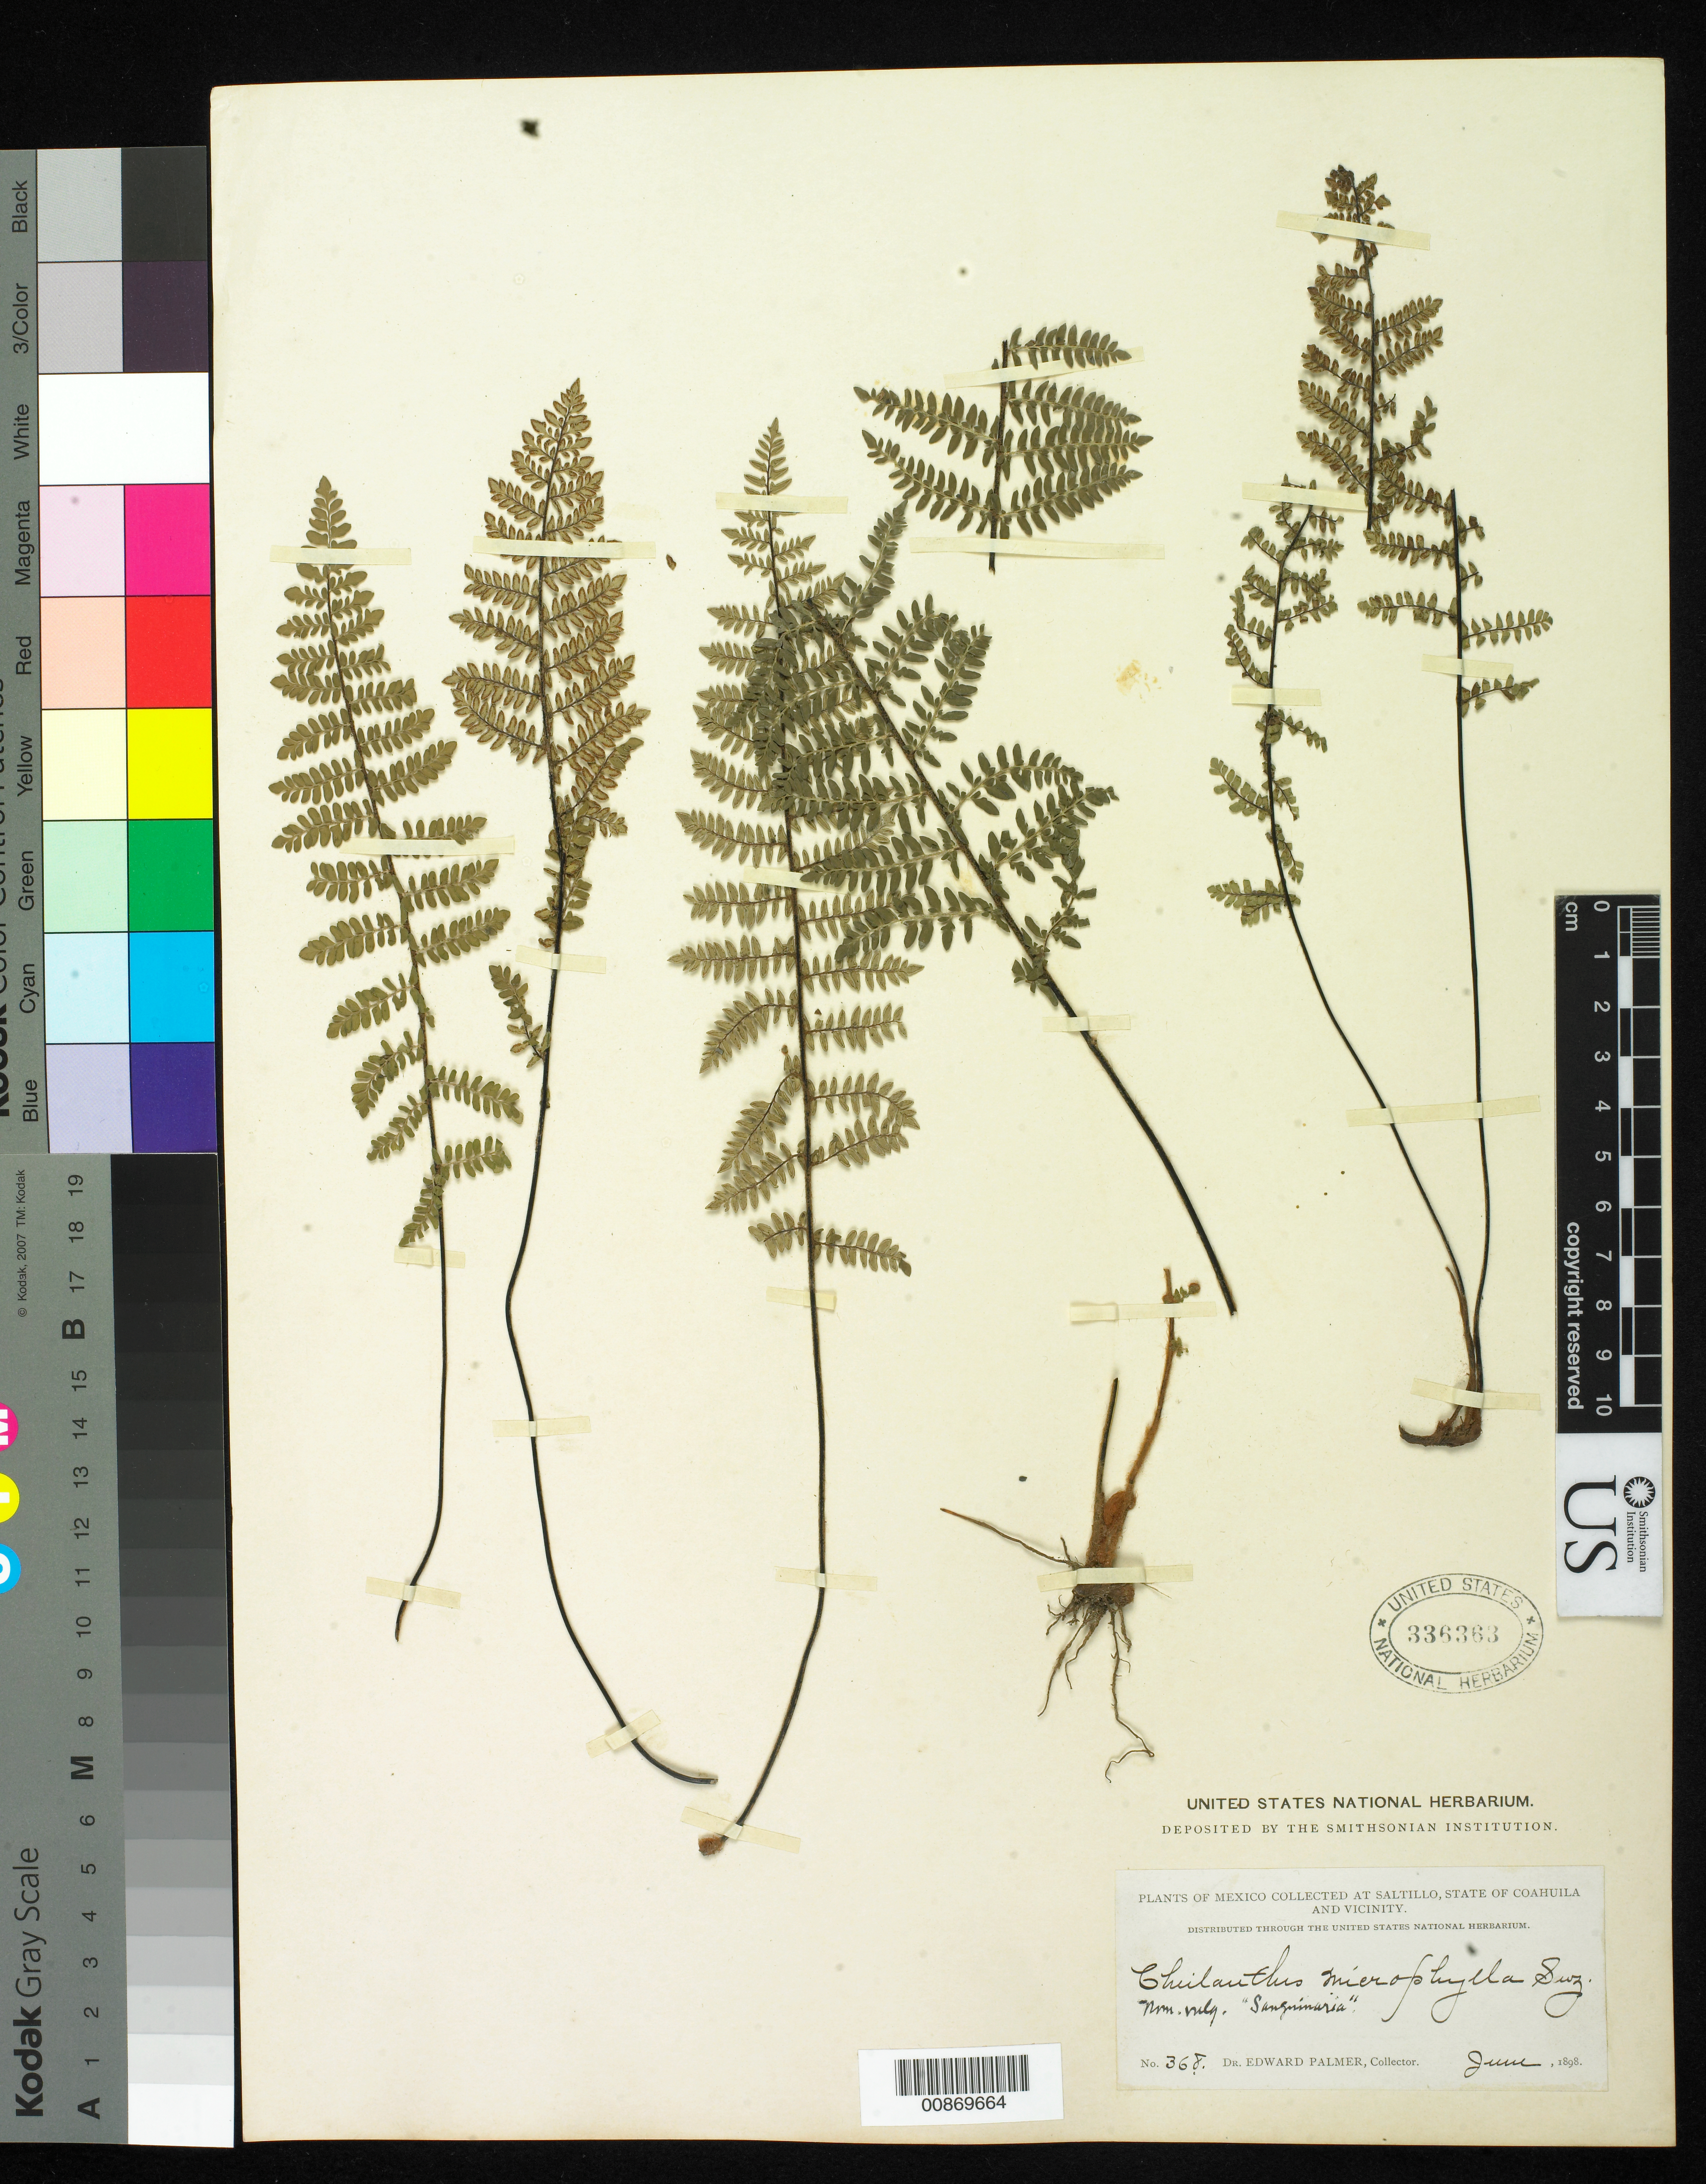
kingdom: Plantae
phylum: Tracheophyta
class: Polypodiopsida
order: Polypodiales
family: Pteridaceae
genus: Myriopteris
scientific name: Myriopteris notholaenoides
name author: (Desv.) Grusz & Windham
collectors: E. Palmer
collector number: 368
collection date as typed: Jun 1898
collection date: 1898-06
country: Mexico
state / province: Coahuila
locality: Saltillo, Coahuila and vicinity.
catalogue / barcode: US 336363